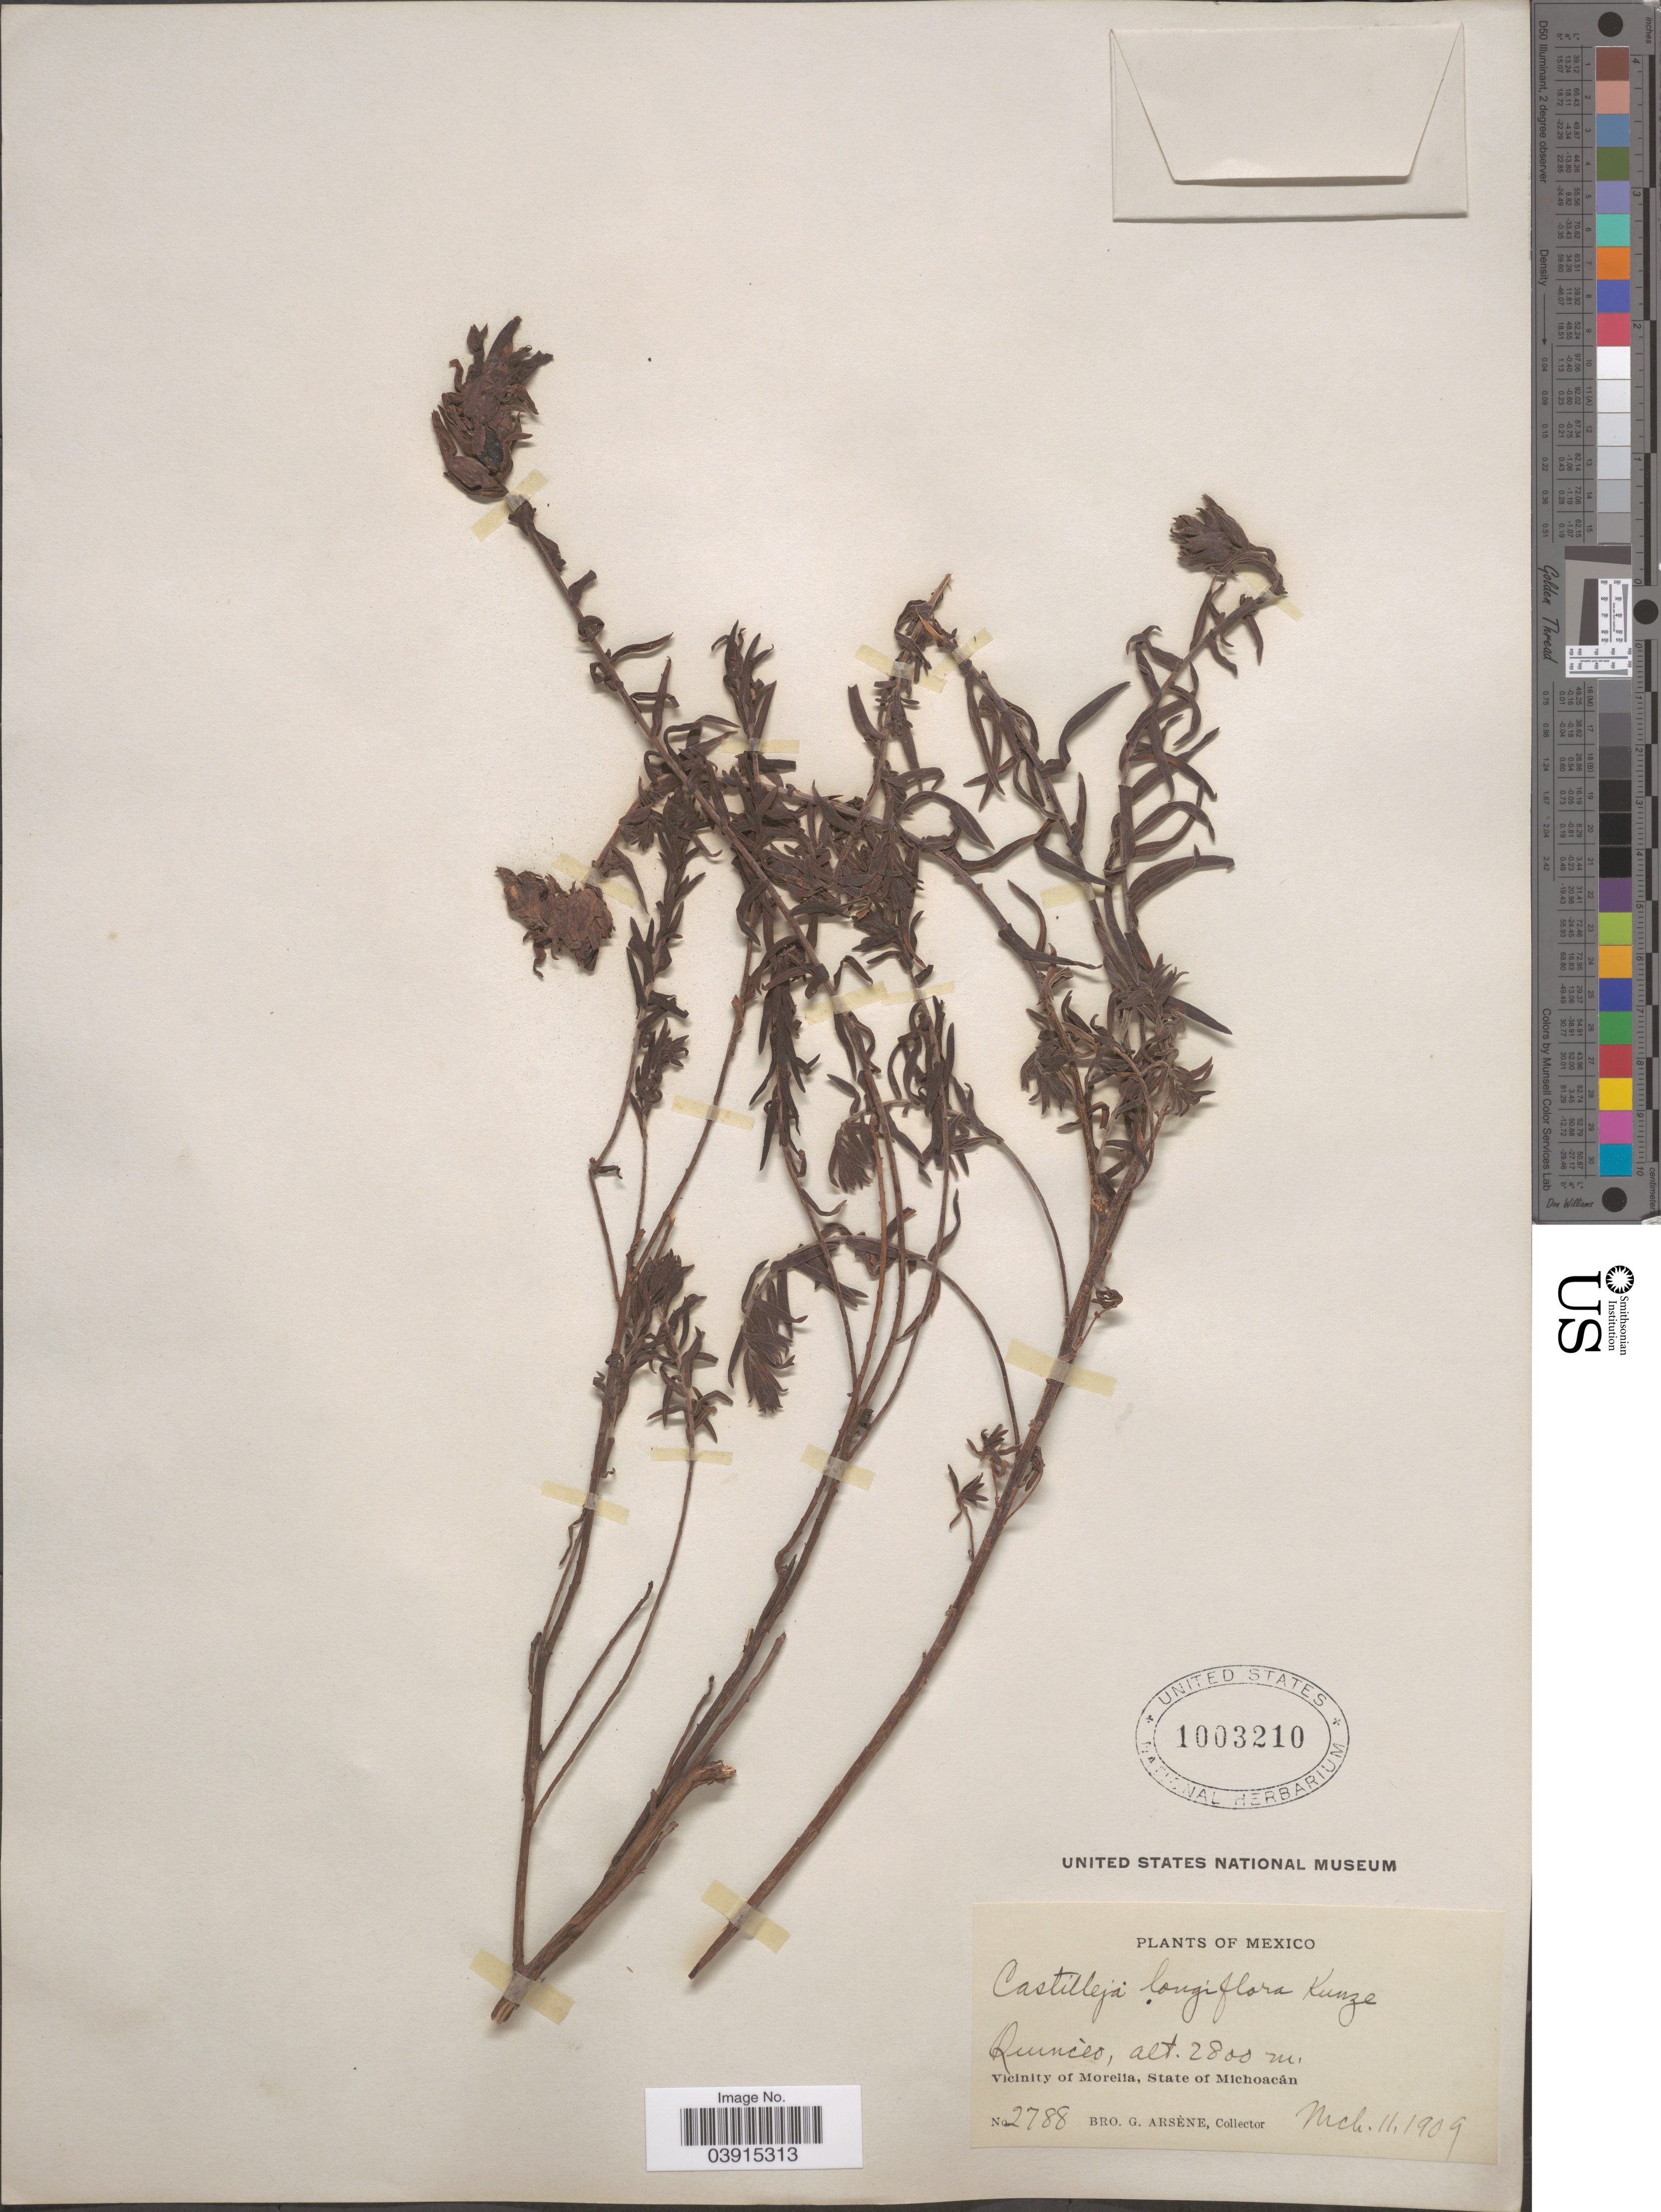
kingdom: Plantae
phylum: Tracheophyta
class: Magnoliopsida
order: Lamiales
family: Orobanchaceae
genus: Castilleja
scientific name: Castilleja longiflora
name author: Kunze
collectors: Bro. G. Arsène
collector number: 2788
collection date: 1909-03-11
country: Mexico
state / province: Michoacán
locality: Quinceo. Vicinity of Morelia.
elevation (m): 2800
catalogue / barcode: US 1003210